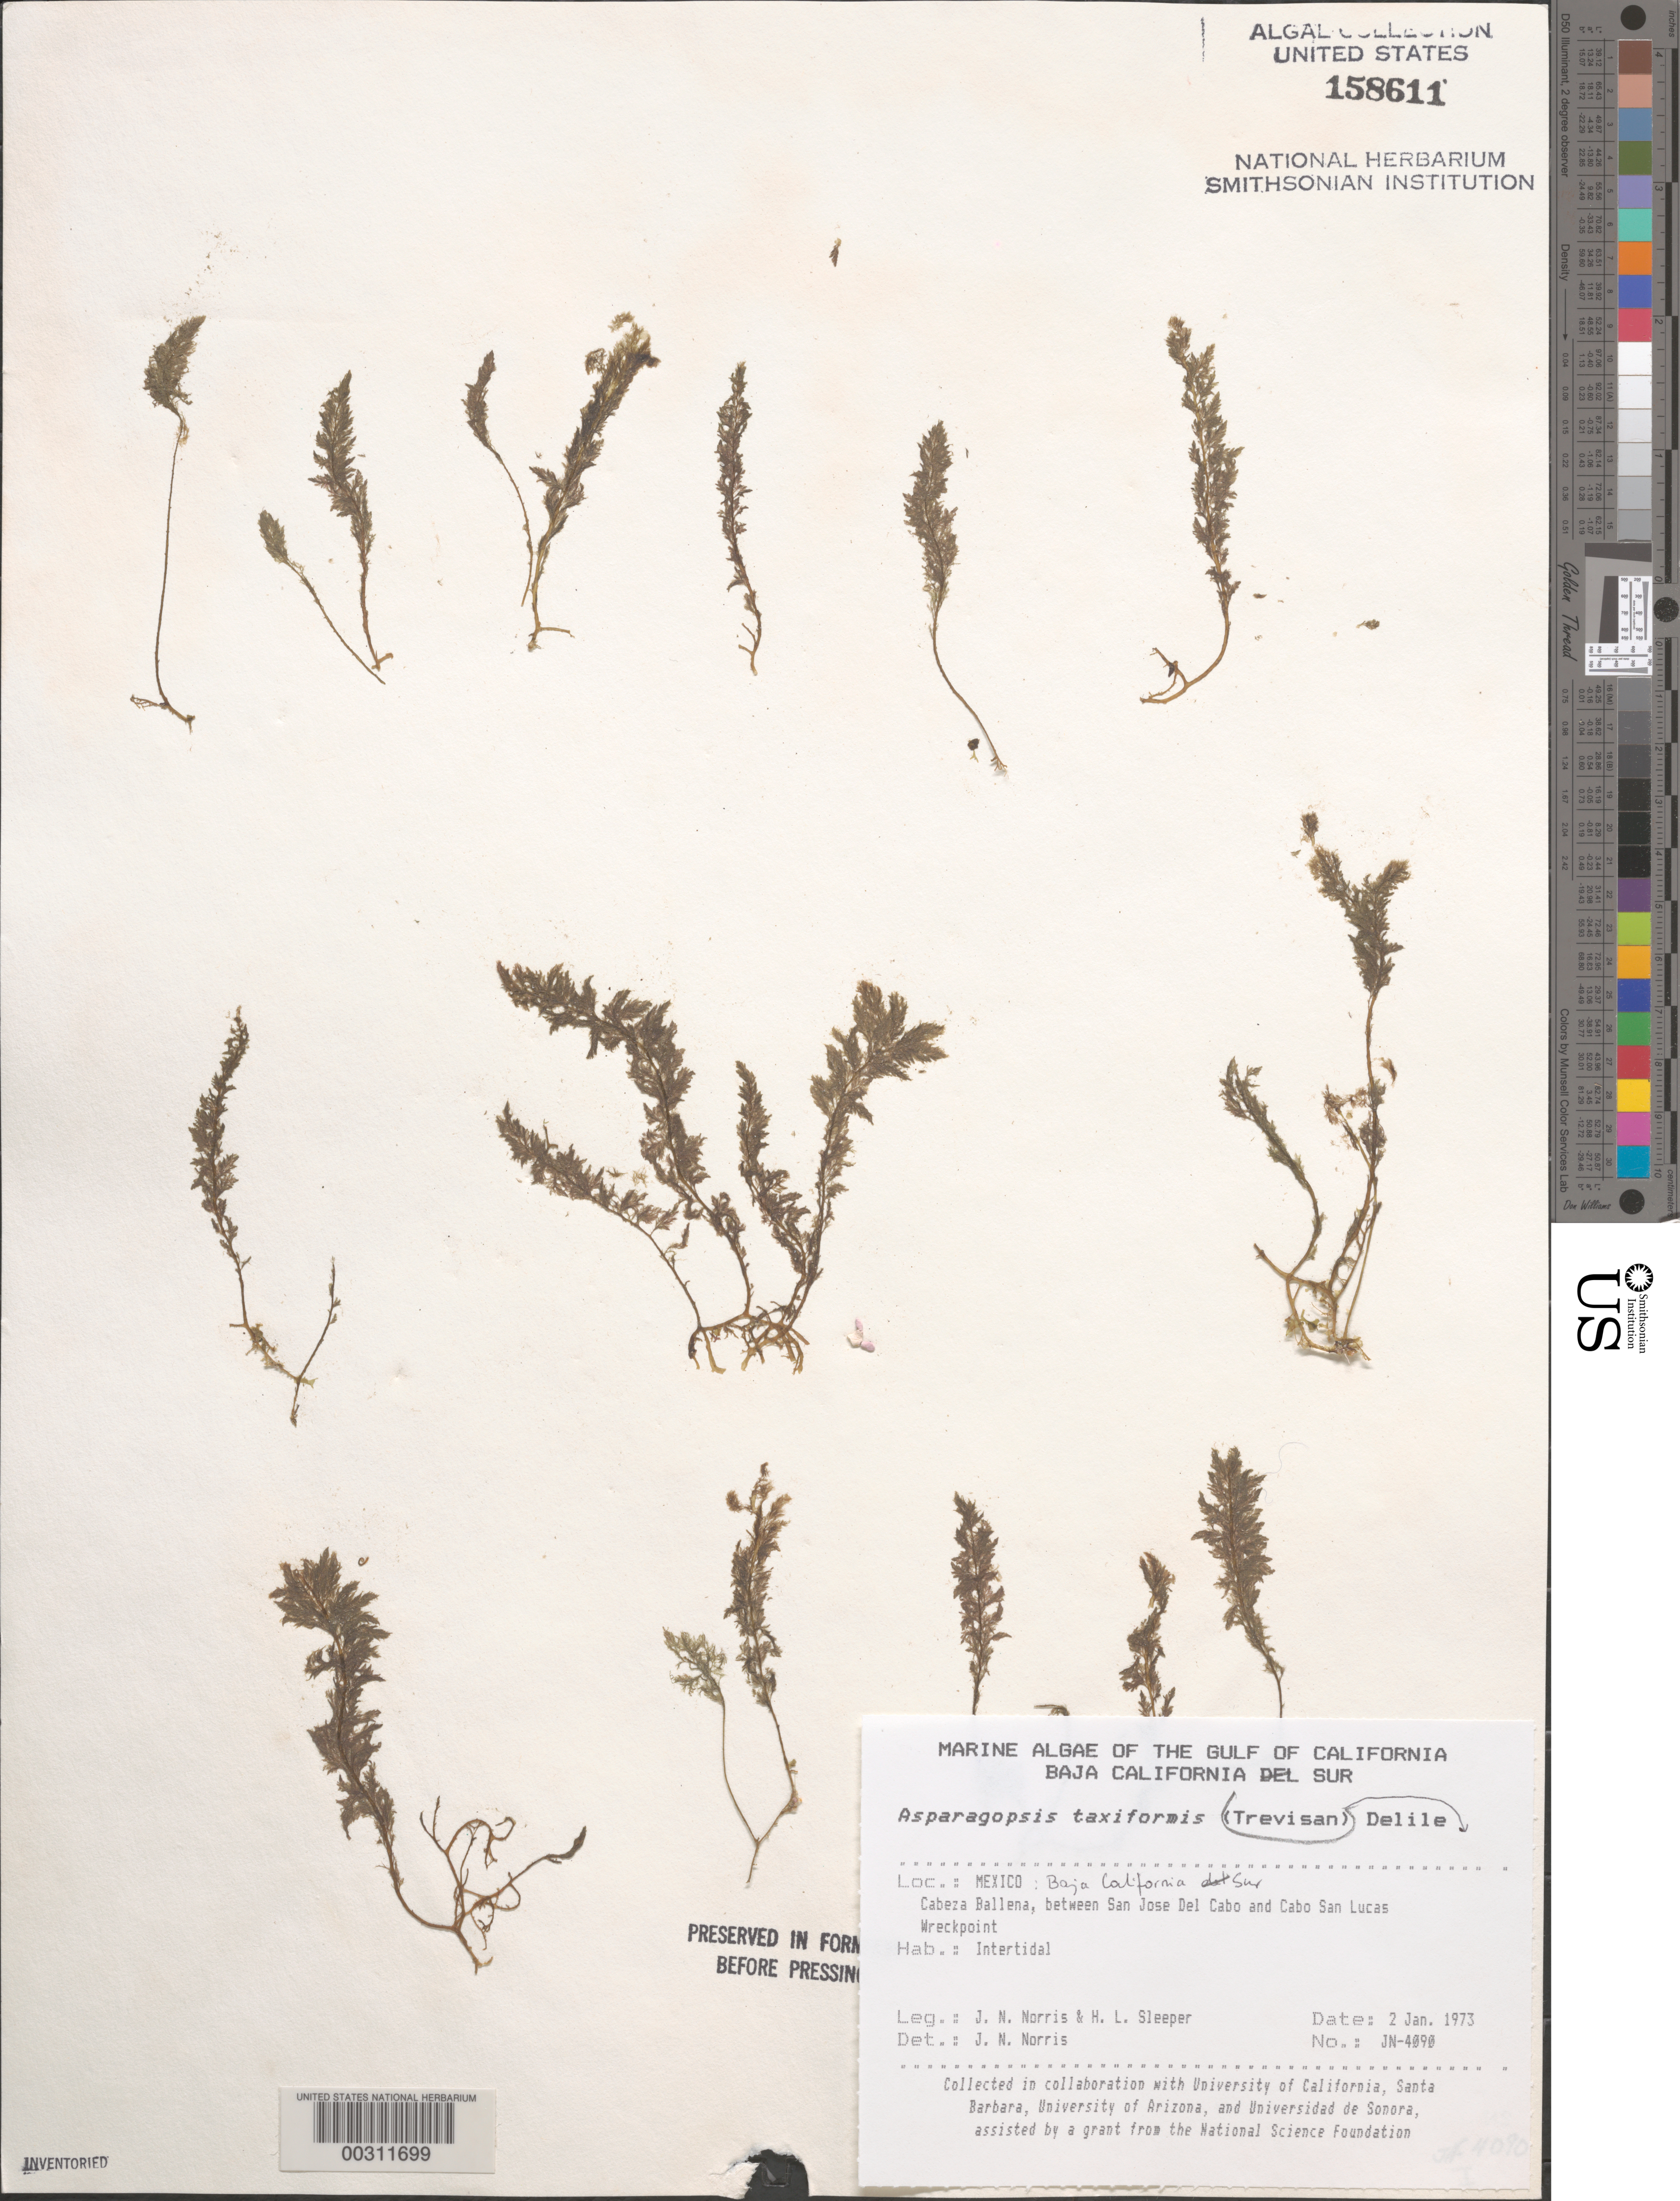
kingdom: Plantae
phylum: Rhodophyta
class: Florideophyceae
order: Bonnemaisoniales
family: Bonnemaisoniaceae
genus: Asparagopsis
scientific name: Asparagopsis taxiformis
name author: (Delile) Trevis.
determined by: Norris, James N.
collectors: J. N. Norris & H. Sleeper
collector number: JN-4090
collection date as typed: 02 Jan 1973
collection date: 1973-01-02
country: Mexico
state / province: Baja California Sur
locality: Cabeza Ballena, between San Jose del Cabo and Cabo San Lucas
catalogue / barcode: US 158611